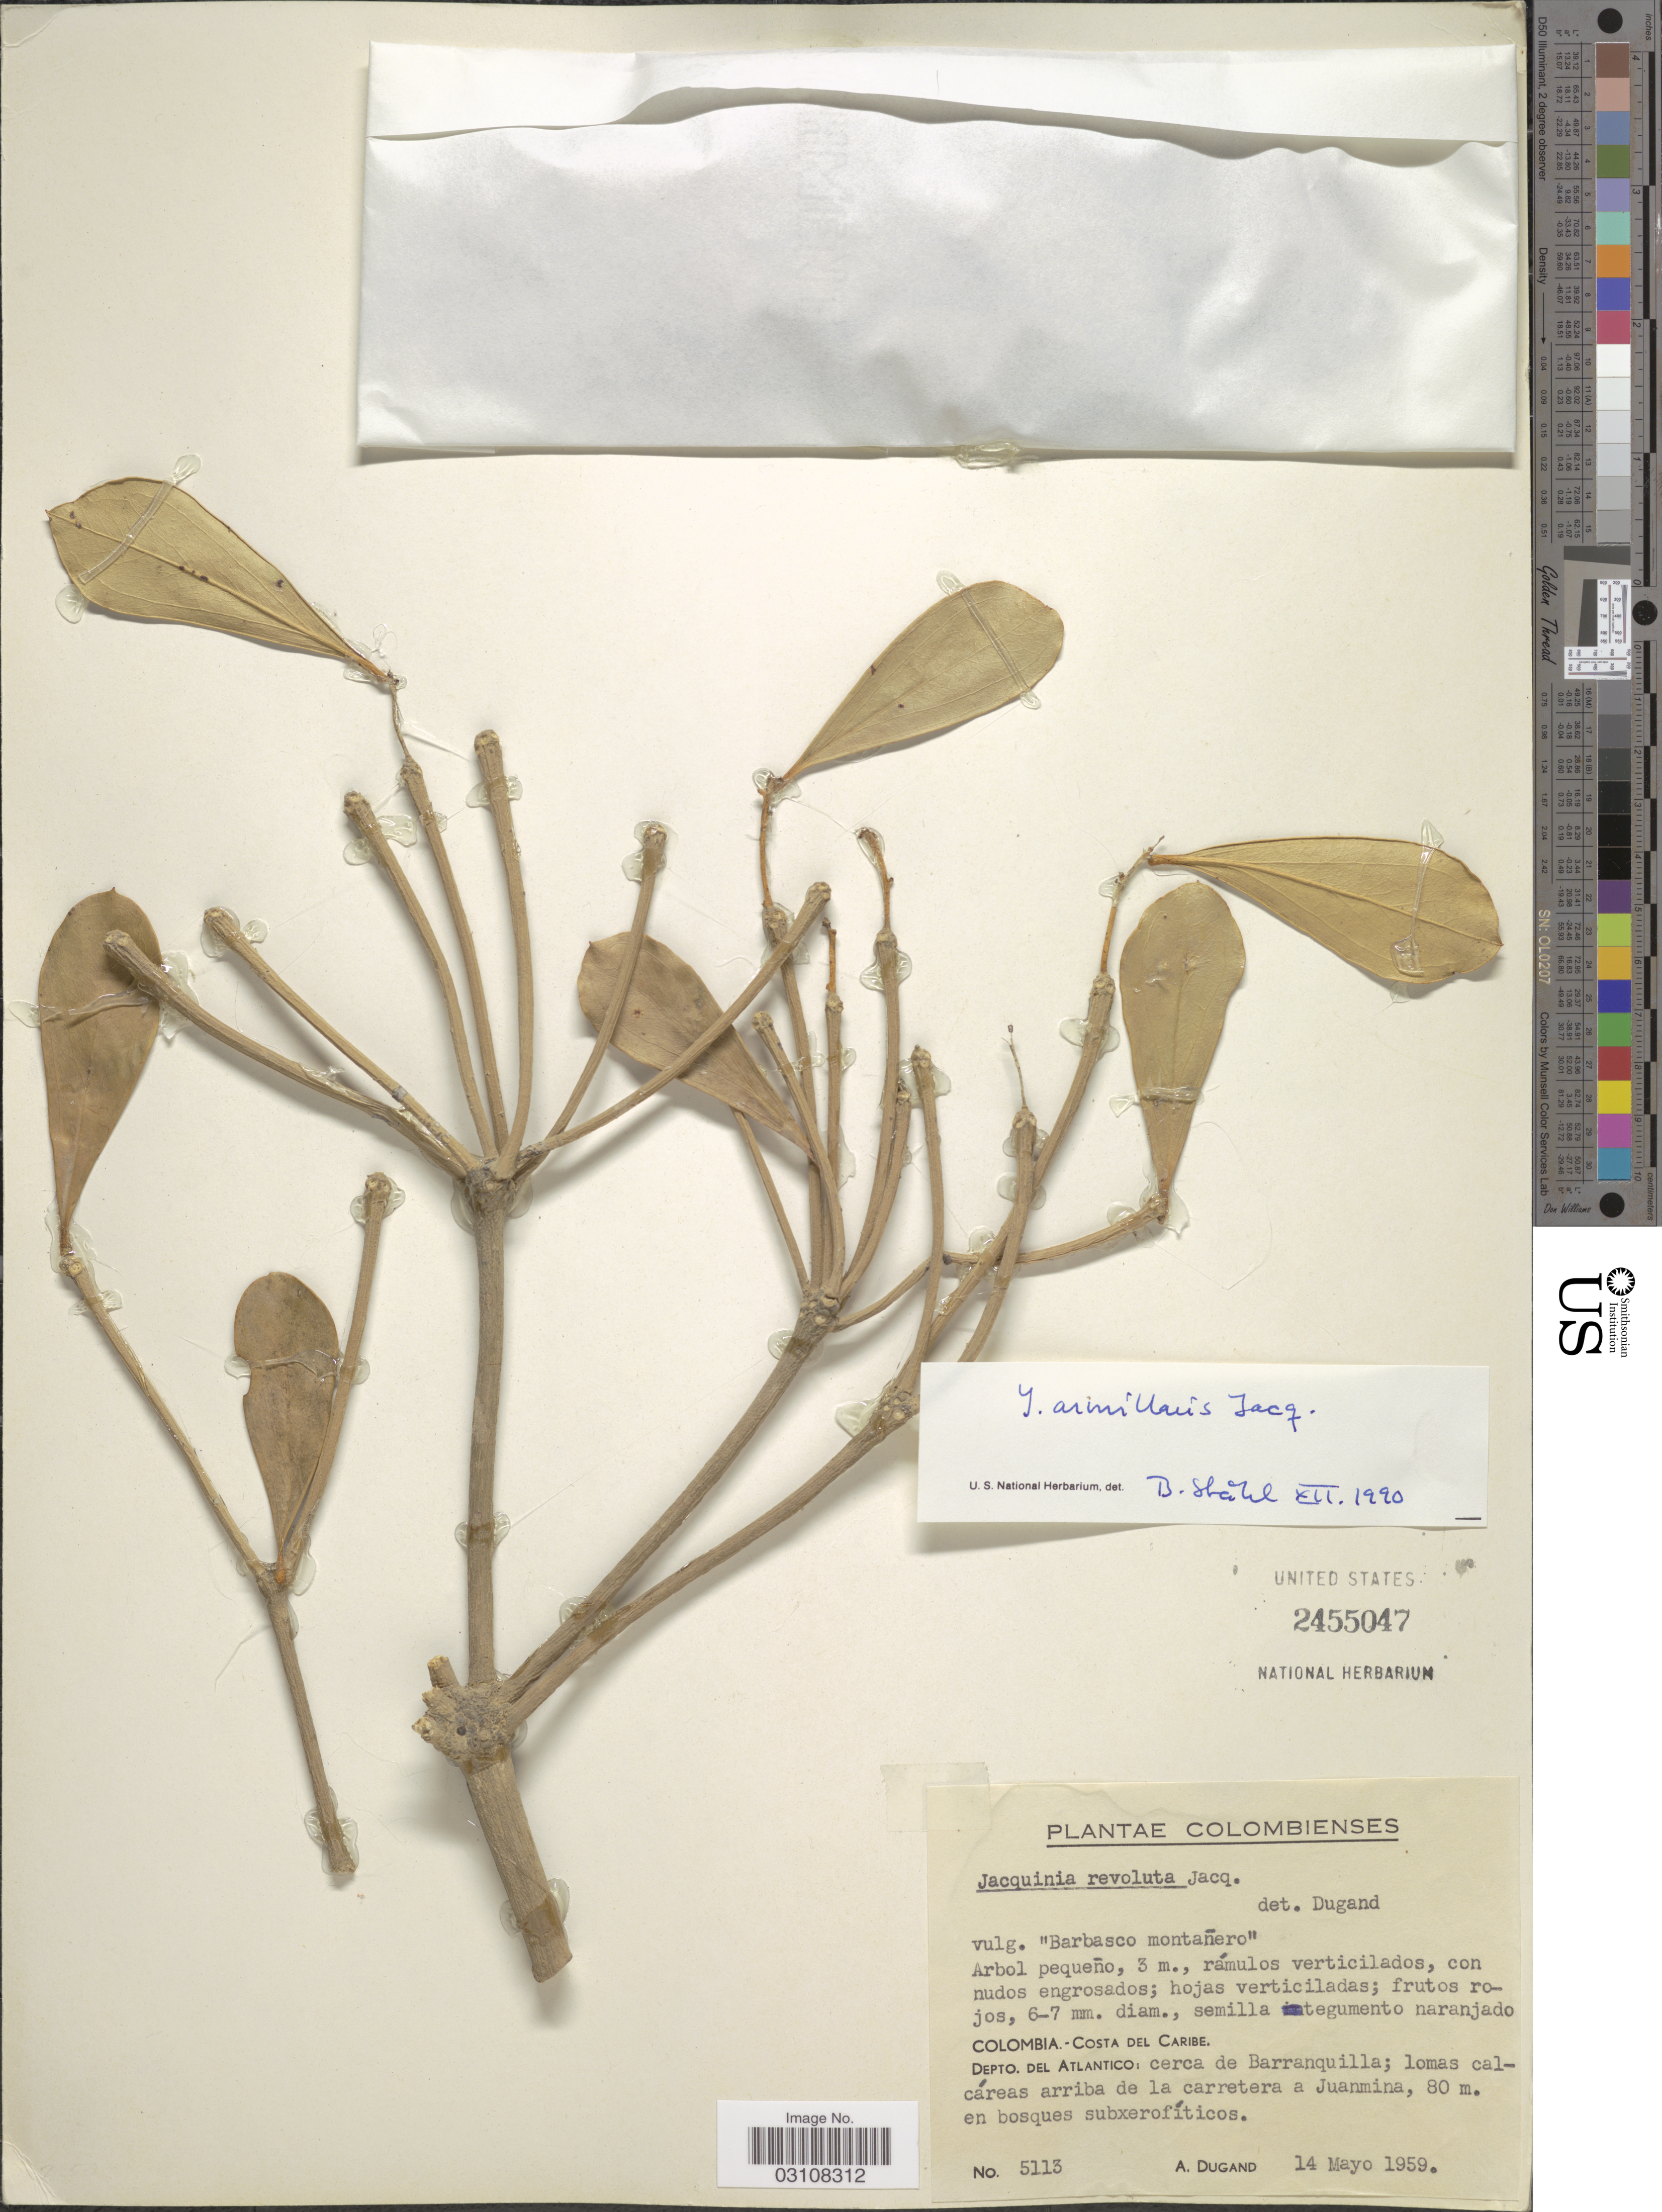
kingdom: Plantae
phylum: Tracheophyta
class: Magnoliopsida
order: Ericales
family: Primulaceae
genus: Jacquinia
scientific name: Jacquinia armillaris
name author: Jacq.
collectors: A. Dugand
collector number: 5113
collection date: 1959-05-14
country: Colombia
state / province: Atlántico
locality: Costa del Caribe. Depto. del Atlantico: cerca de Barranquilla; lomas calcáreas arriba de la carretera a Juanmina.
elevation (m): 80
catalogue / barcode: US 2455047